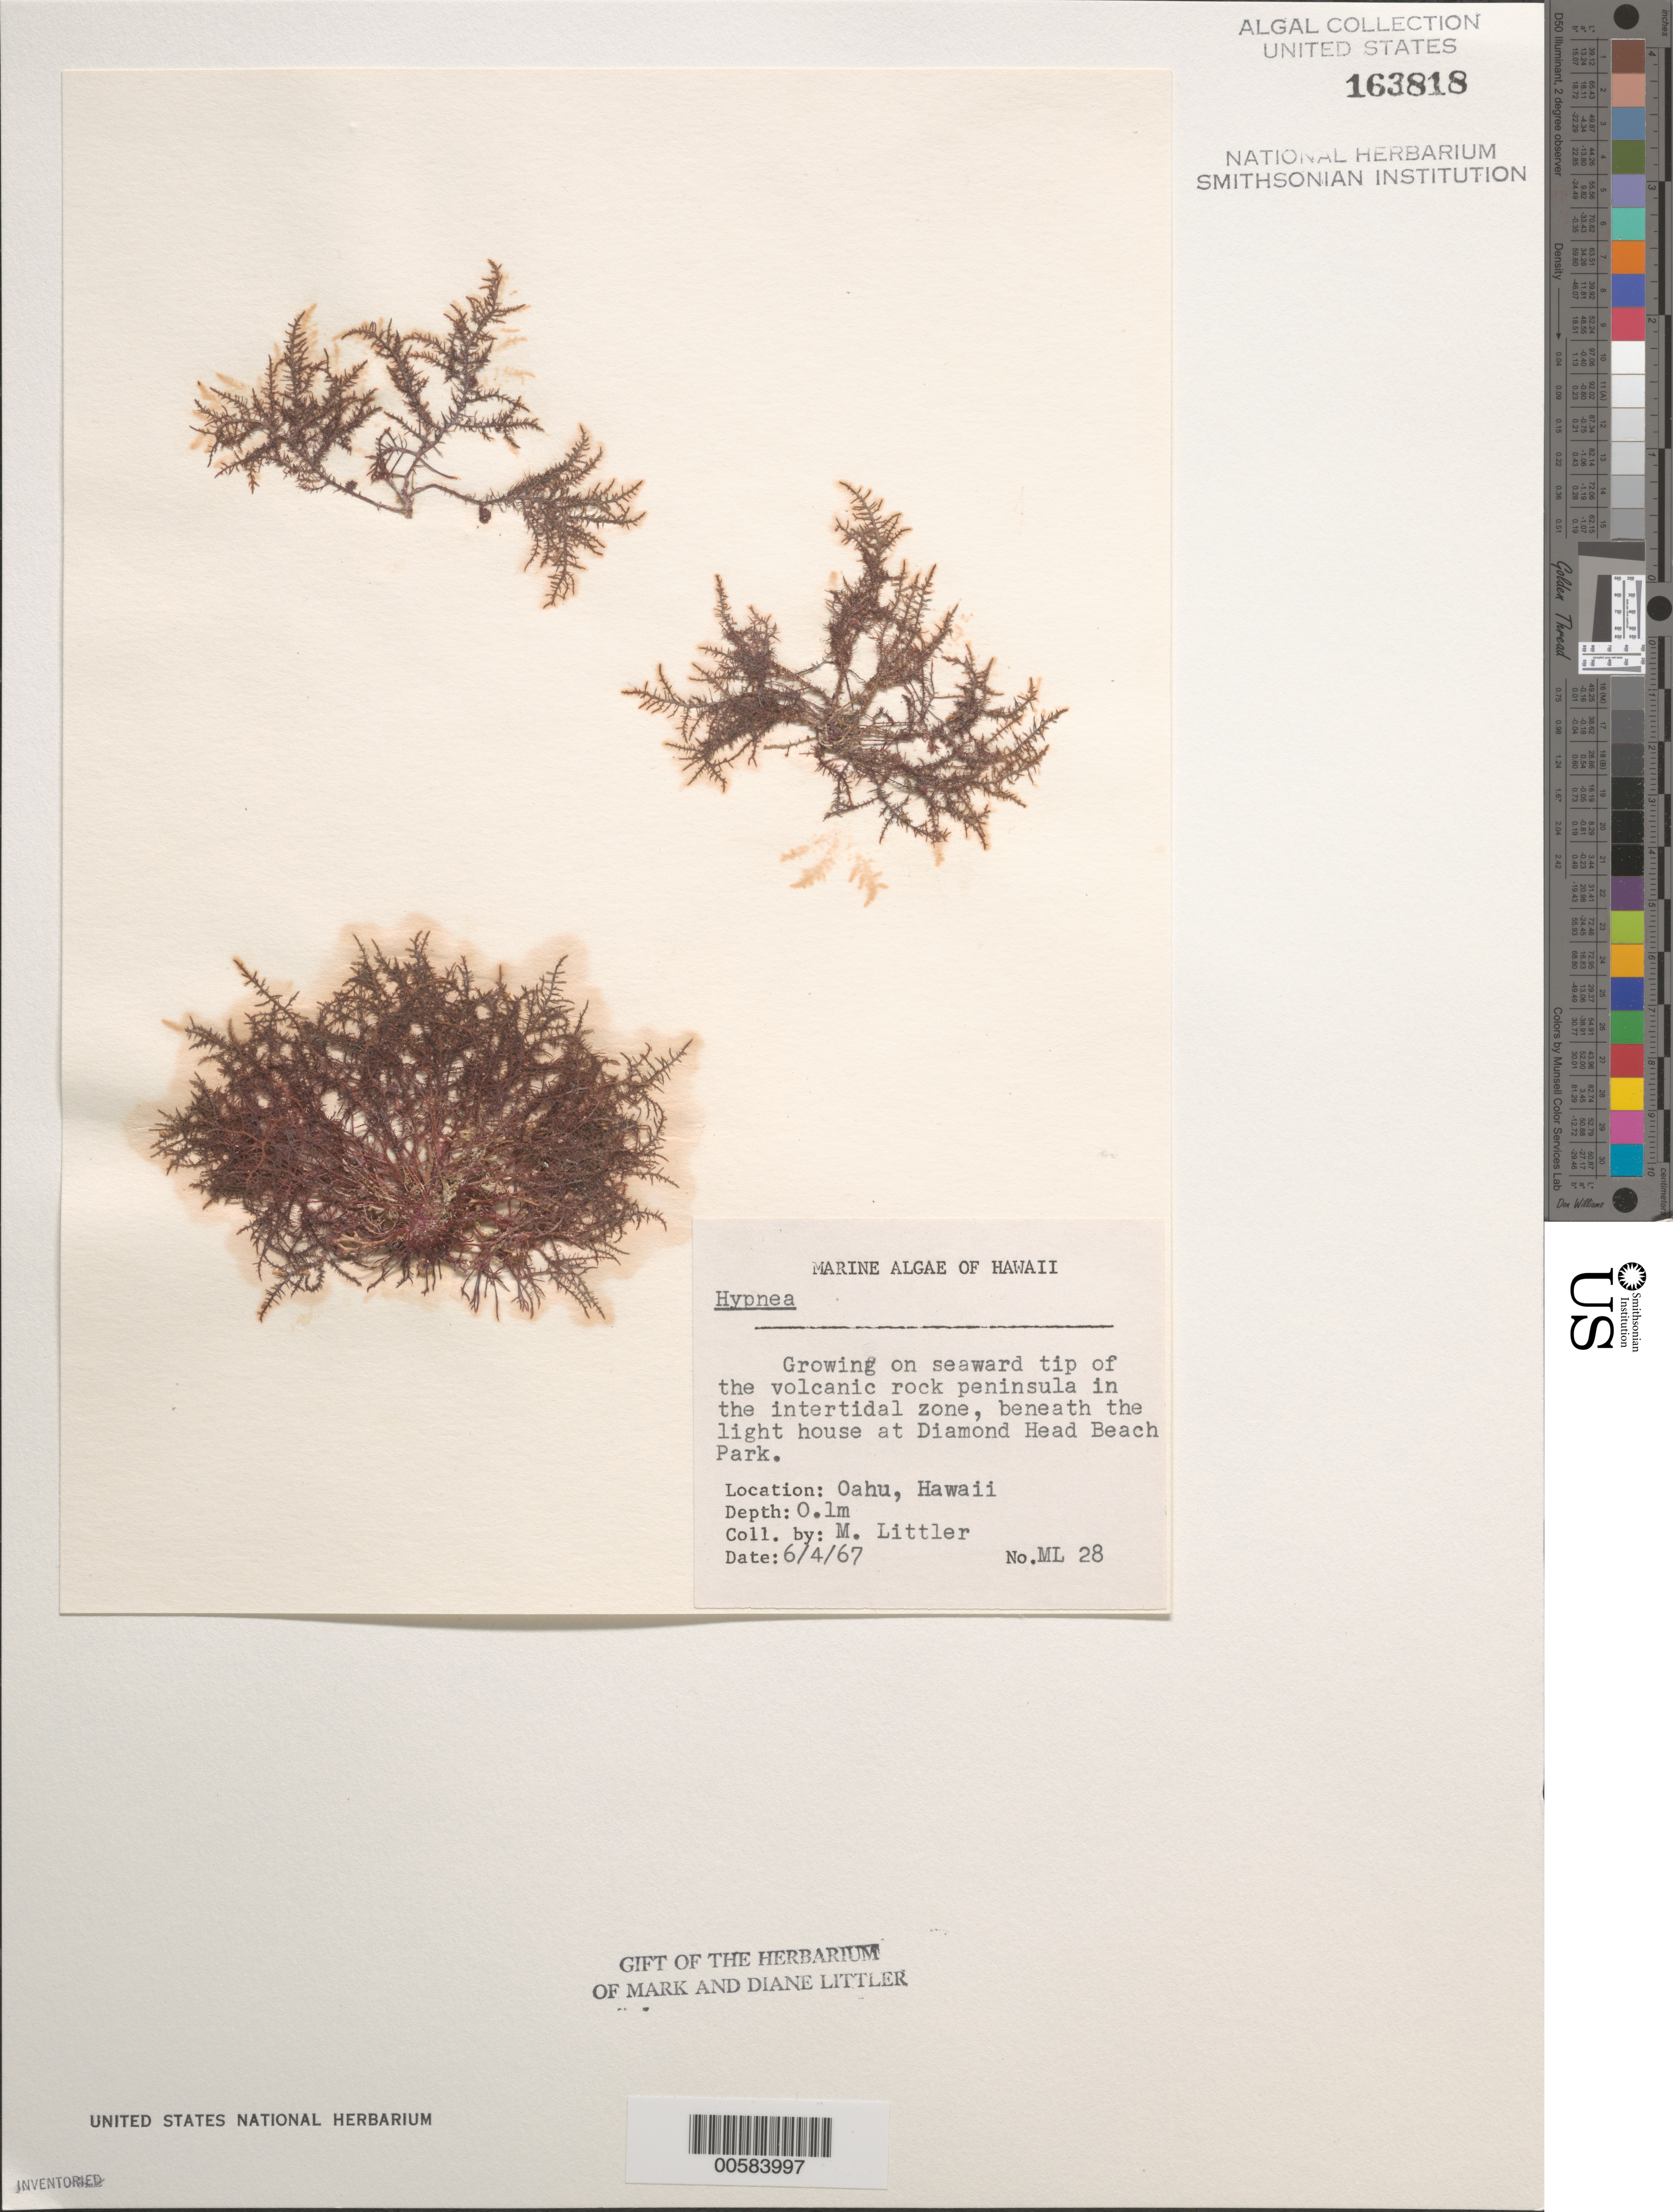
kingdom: Plantae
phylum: Rhodophyta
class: Florideophyceae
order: Gigartinales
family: Cystocloniaceae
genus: Hypnea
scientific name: Hypnea sp.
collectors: M. M. Littler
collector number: ML 28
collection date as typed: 04 Jun 1967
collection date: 1967-06-04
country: United States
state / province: Hawaii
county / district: Honolulu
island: Oahu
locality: Diamond Head Beach Park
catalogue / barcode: US 163818